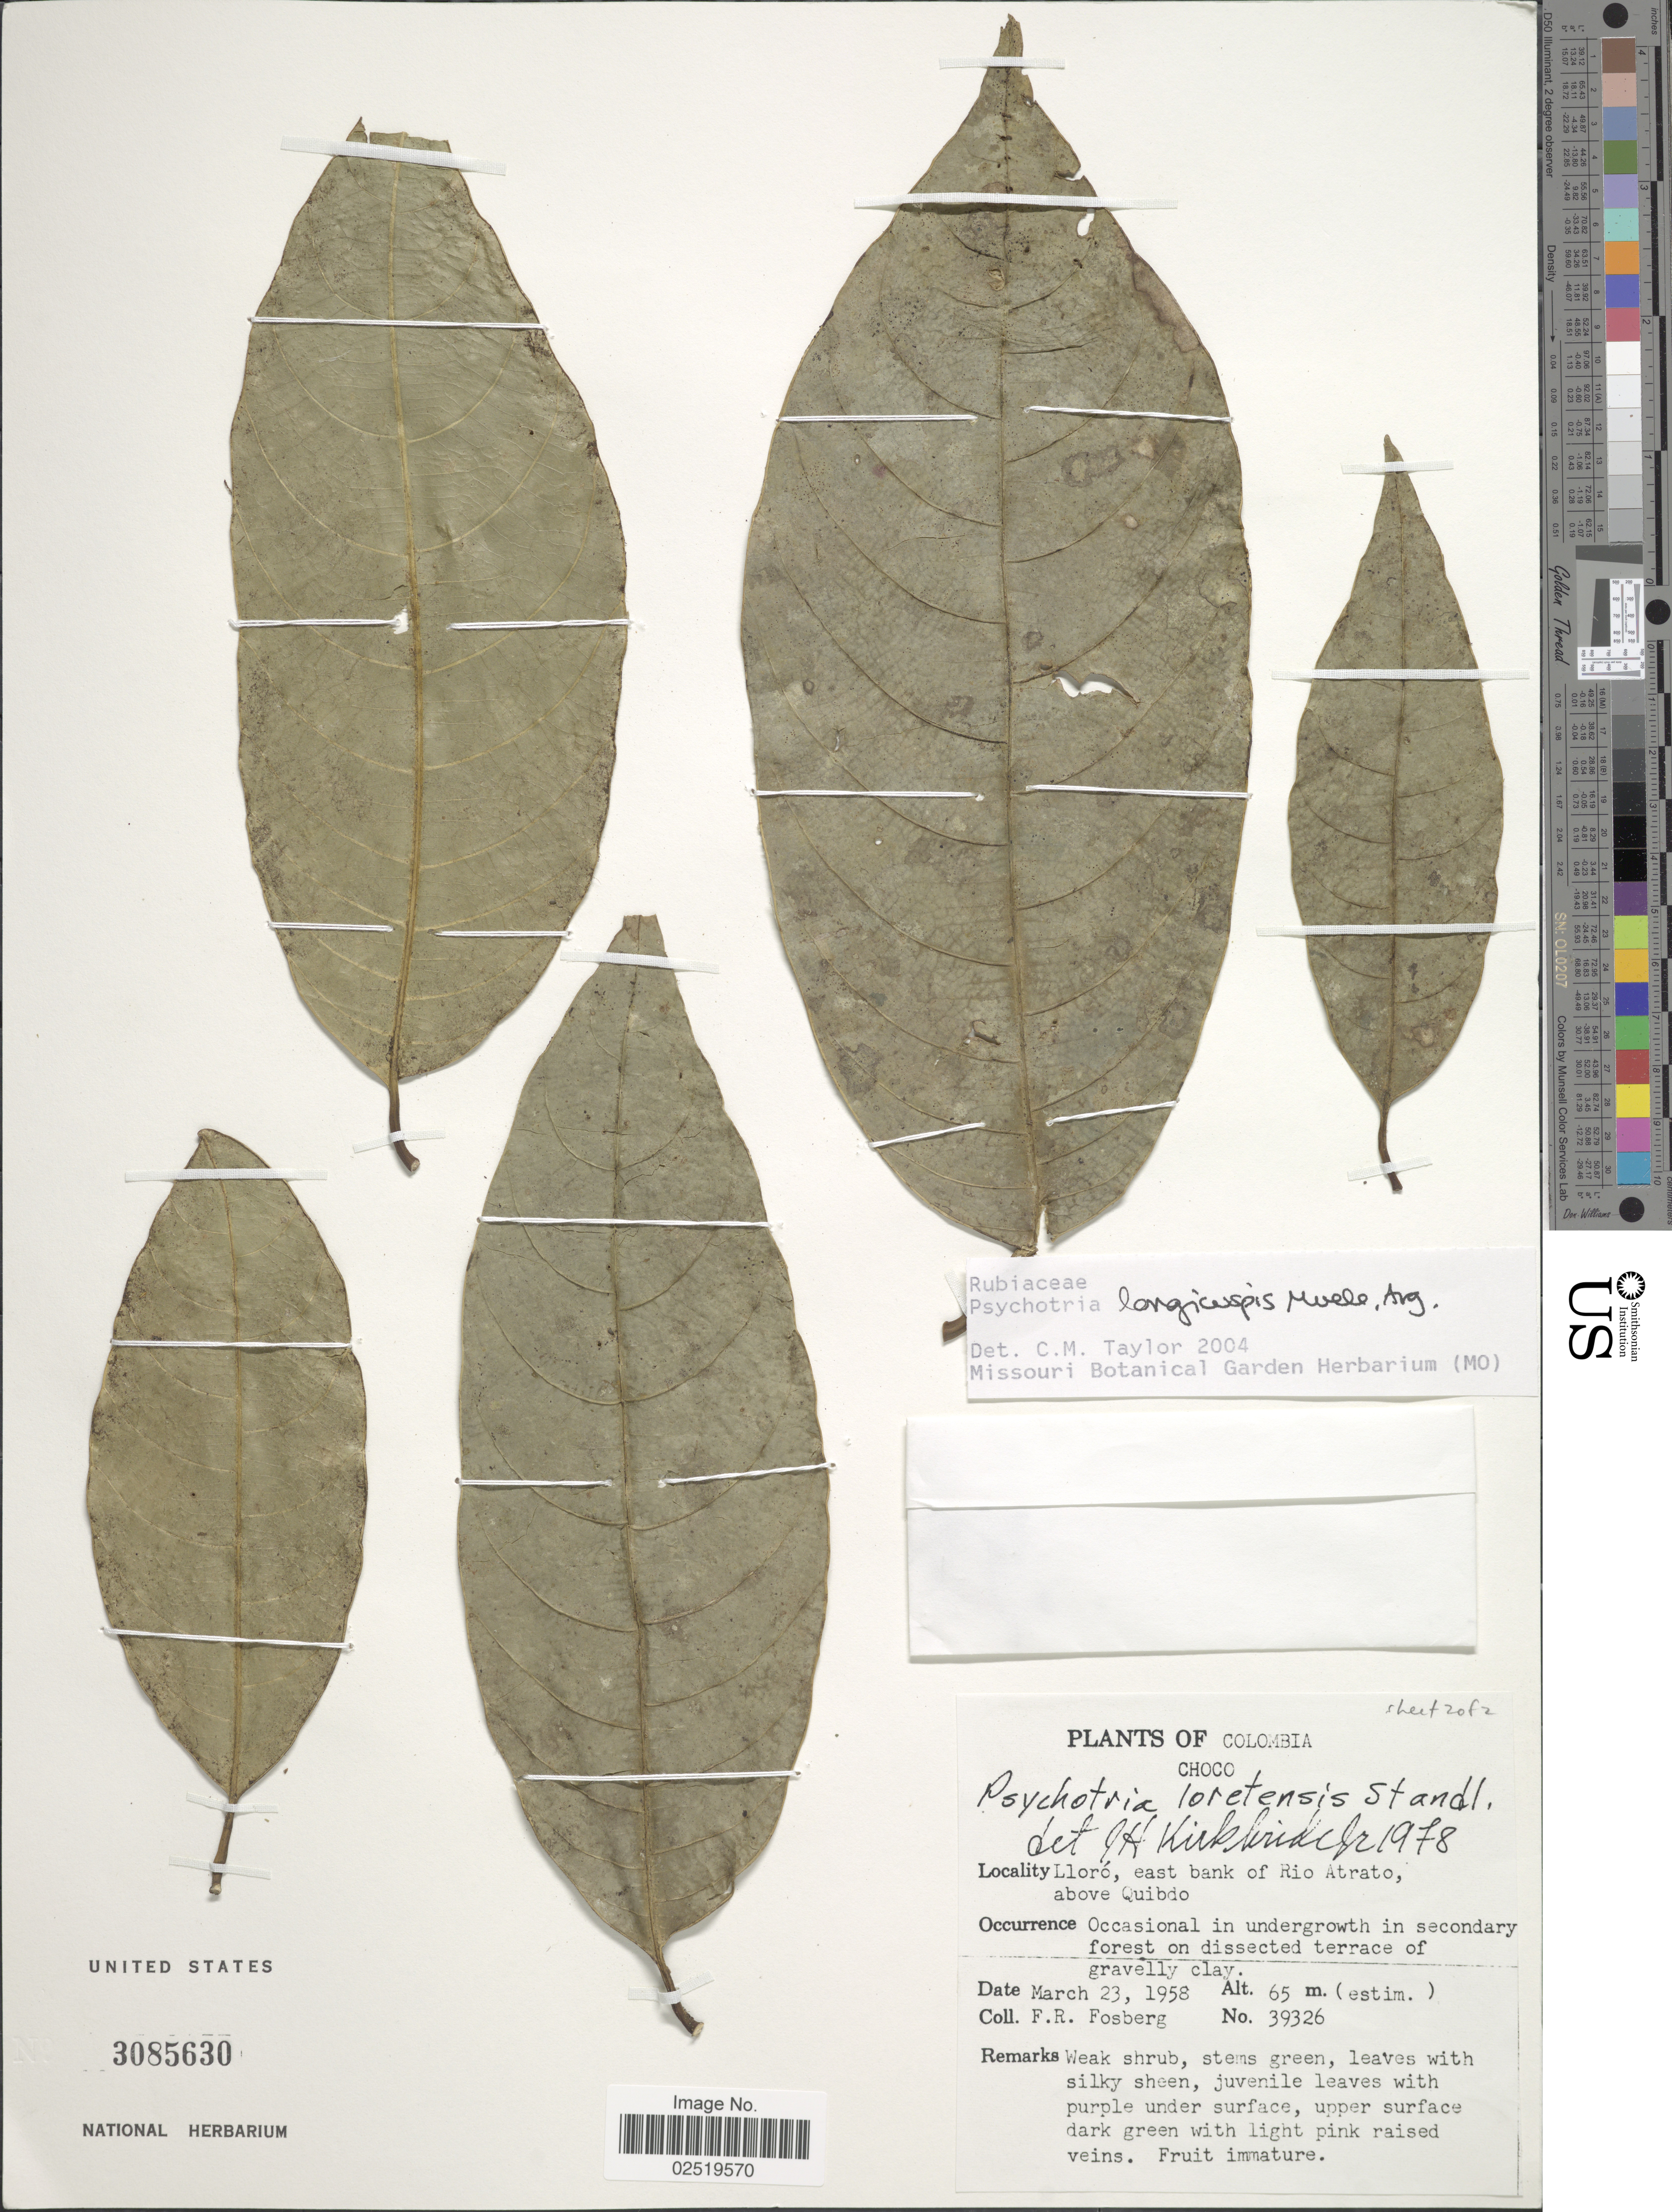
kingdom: Plantae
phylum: Tracheophyta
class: Magnoliopsida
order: Gentianales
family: Rubiaceae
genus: Psychotria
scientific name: Psychotria longicuspis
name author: Müll. Arg.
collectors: F. R. Fosberg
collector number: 39326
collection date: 1958-03-23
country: Colombia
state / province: Chocó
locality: Lloro, east bank of Rio Atrato, above Quibdo.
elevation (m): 65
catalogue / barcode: US 3085630